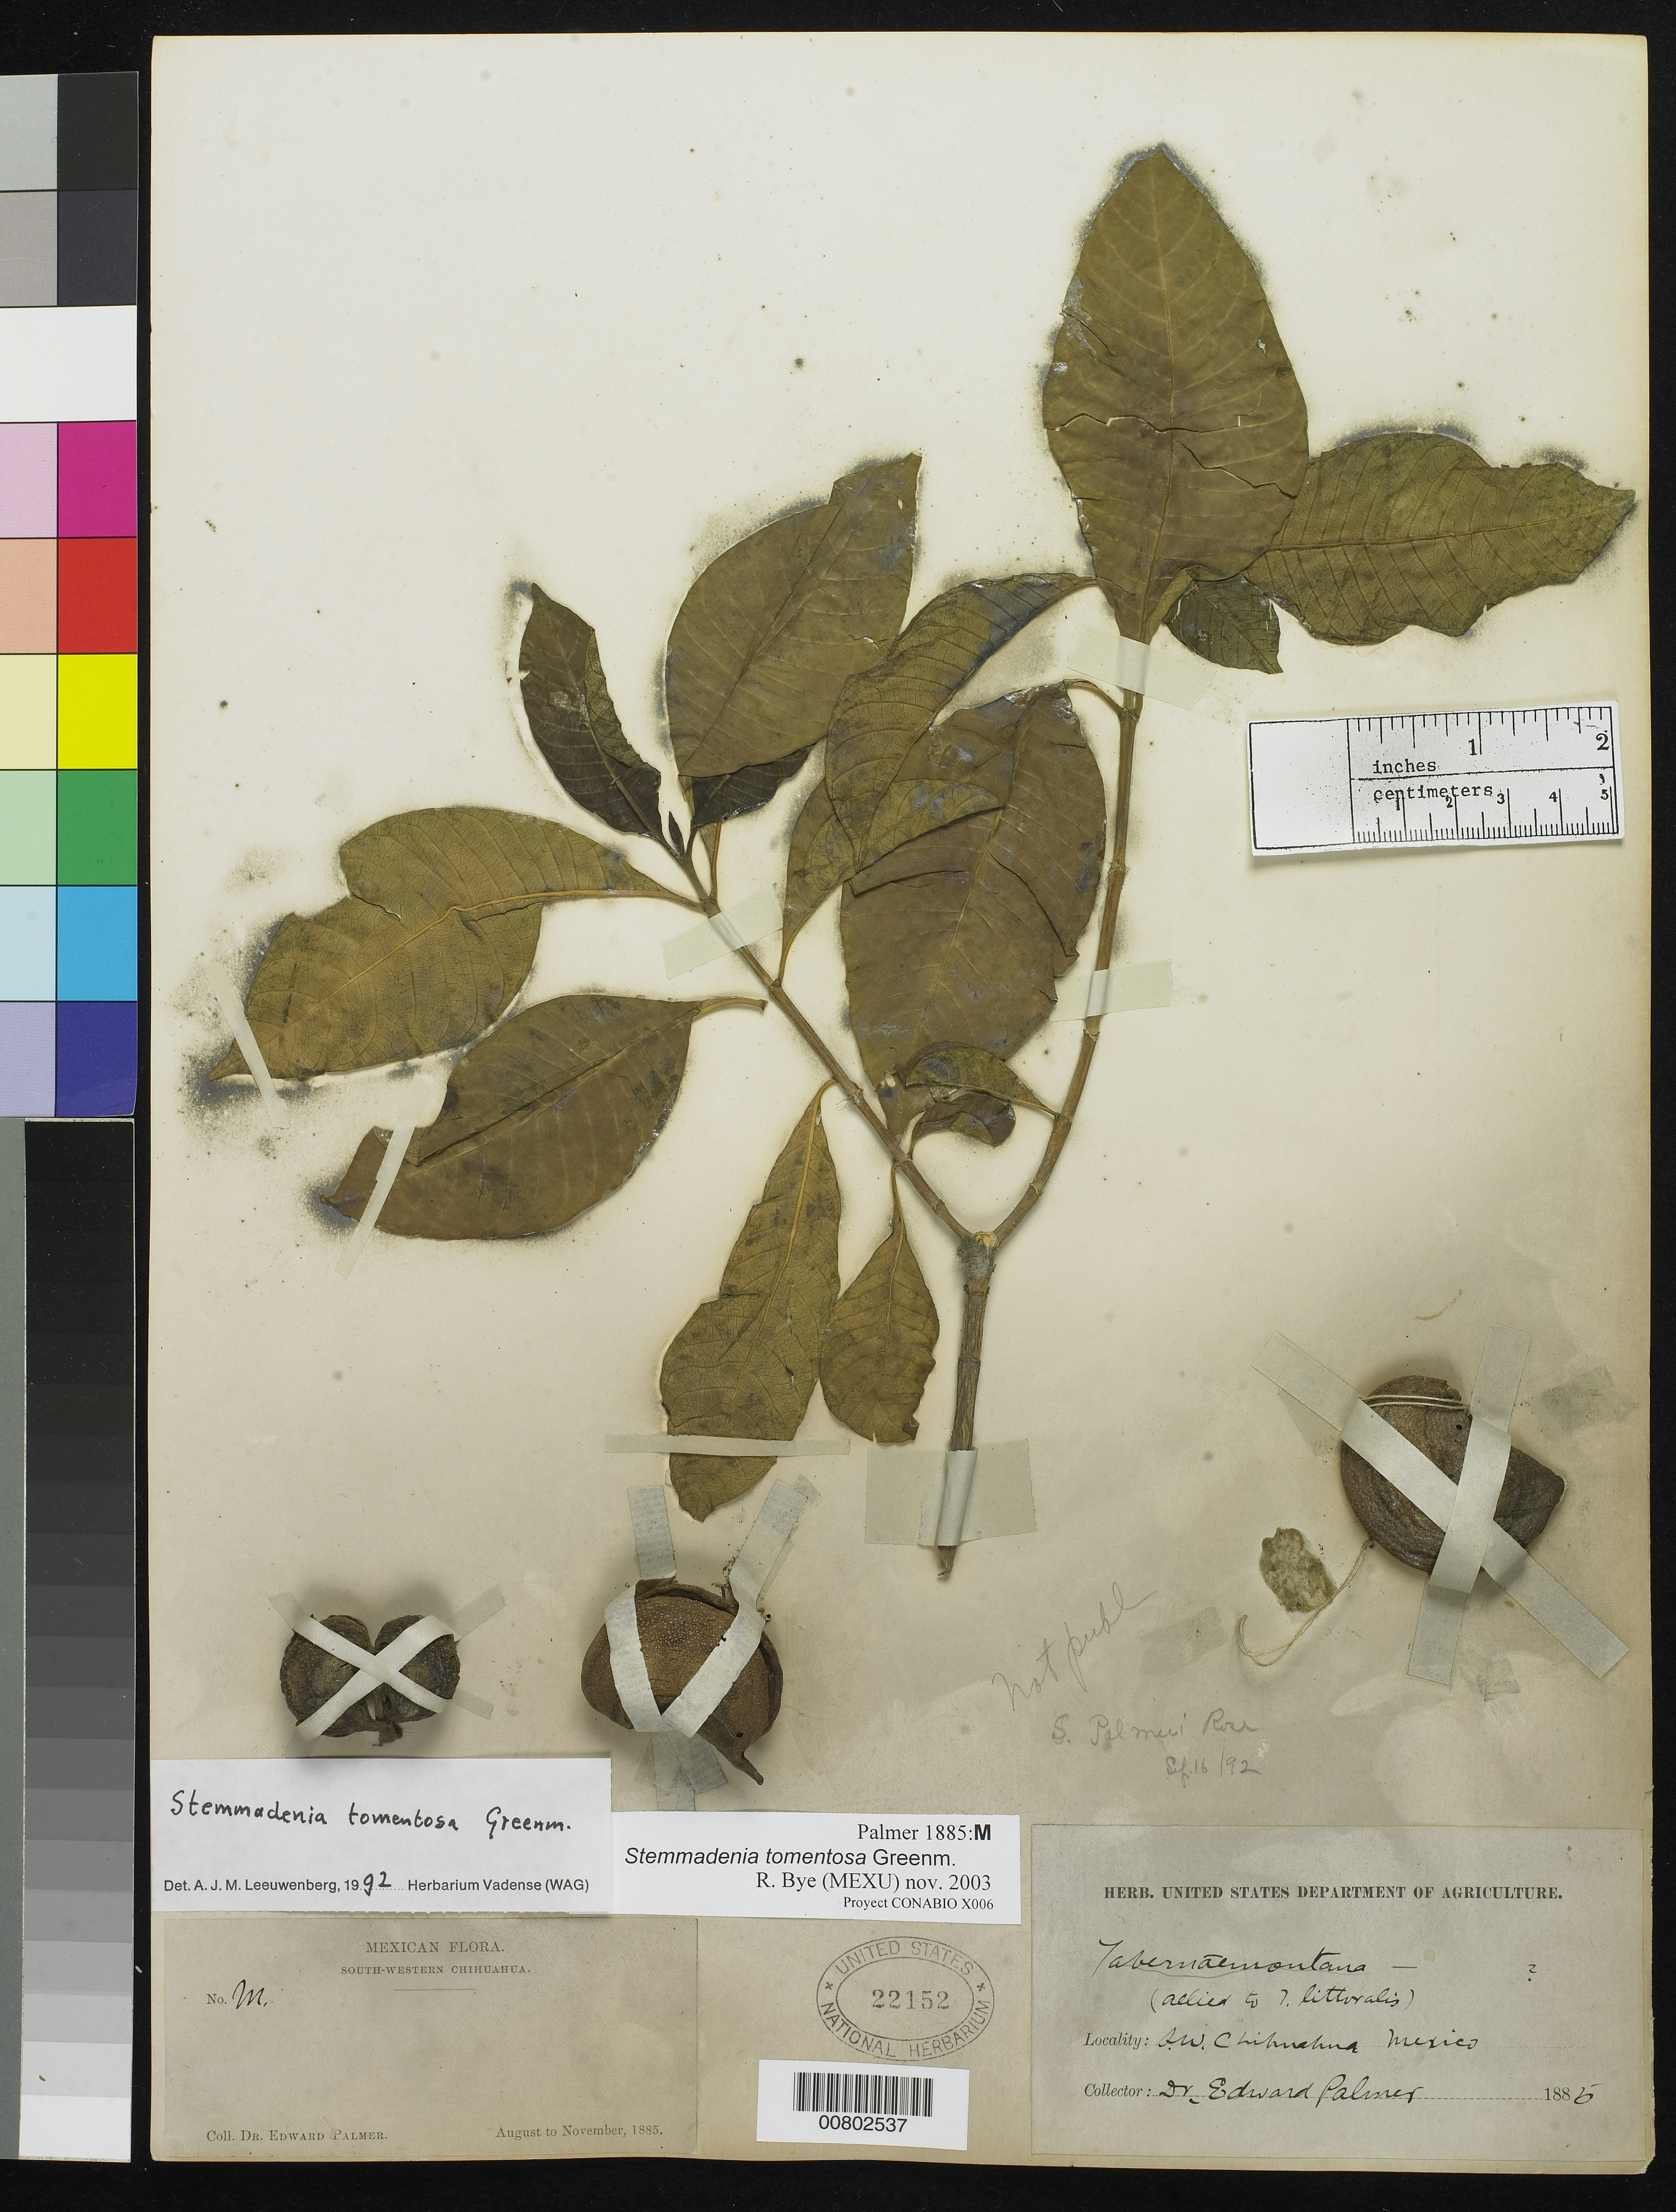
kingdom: Plantae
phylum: Tracheophyta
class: Magnoliopsida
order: Gentianales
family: Apocynaceae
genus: Stemmadenia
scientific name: Stemmadenia tomentosa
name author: Greenm.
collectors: E. Palmer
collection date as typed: Aug 1885 to -- Nov 1885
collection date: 1885-08/1885-11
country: Mexico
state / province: Chihuahua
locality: M SW Chihuahua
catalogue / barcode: US 22152